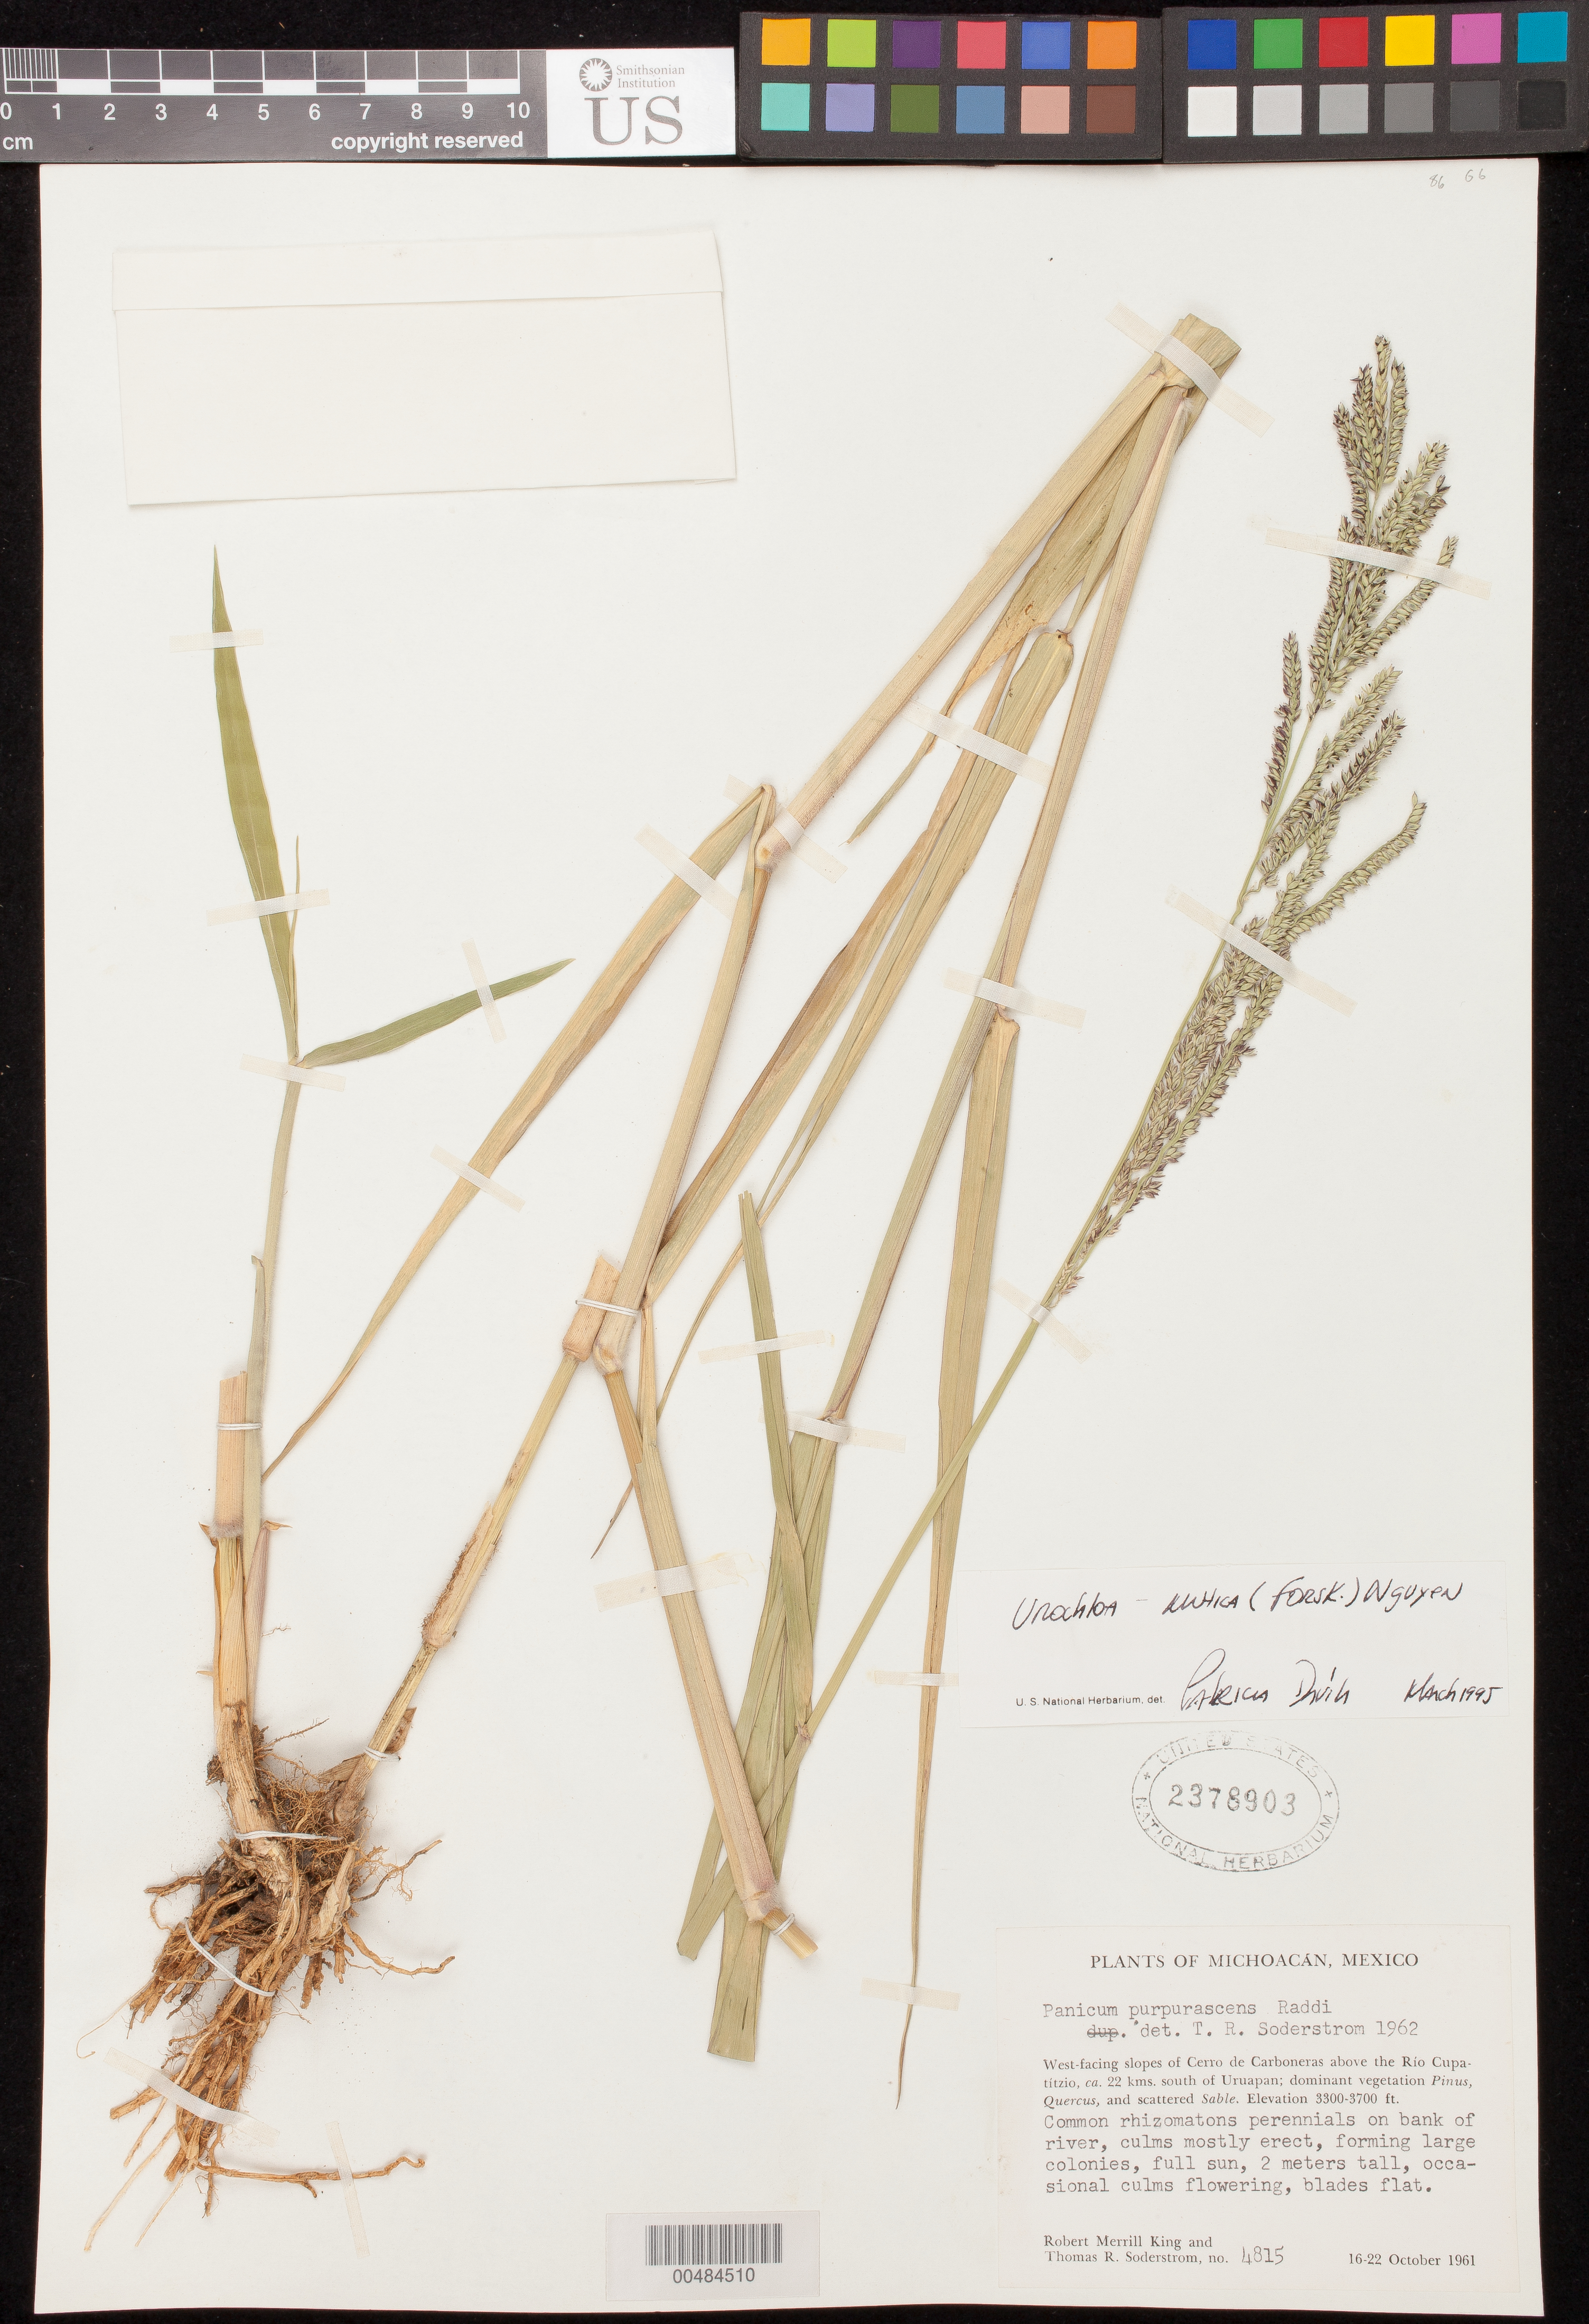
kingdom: Plantae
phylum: Tracheophyta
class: Liliopsida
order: Poales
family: Poaceae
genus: Urochloa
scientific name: Urochloa mutica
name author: (Forssk.) T.Q. Nguyen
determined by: Dávila, P. D.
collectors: R. M. King & T. R. Soderstrom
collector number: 4815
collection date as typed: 16 Oct 1961 to 22 Oct 1961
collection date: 1961-10-16/1961-10-22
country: Mexico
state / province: Michoacán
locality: W-facing slopes of Cerro de Carboneras above R¡o Cupat¡tzio, ca 22 km S of Uruapan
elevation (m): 1006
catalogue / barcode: US 2378903